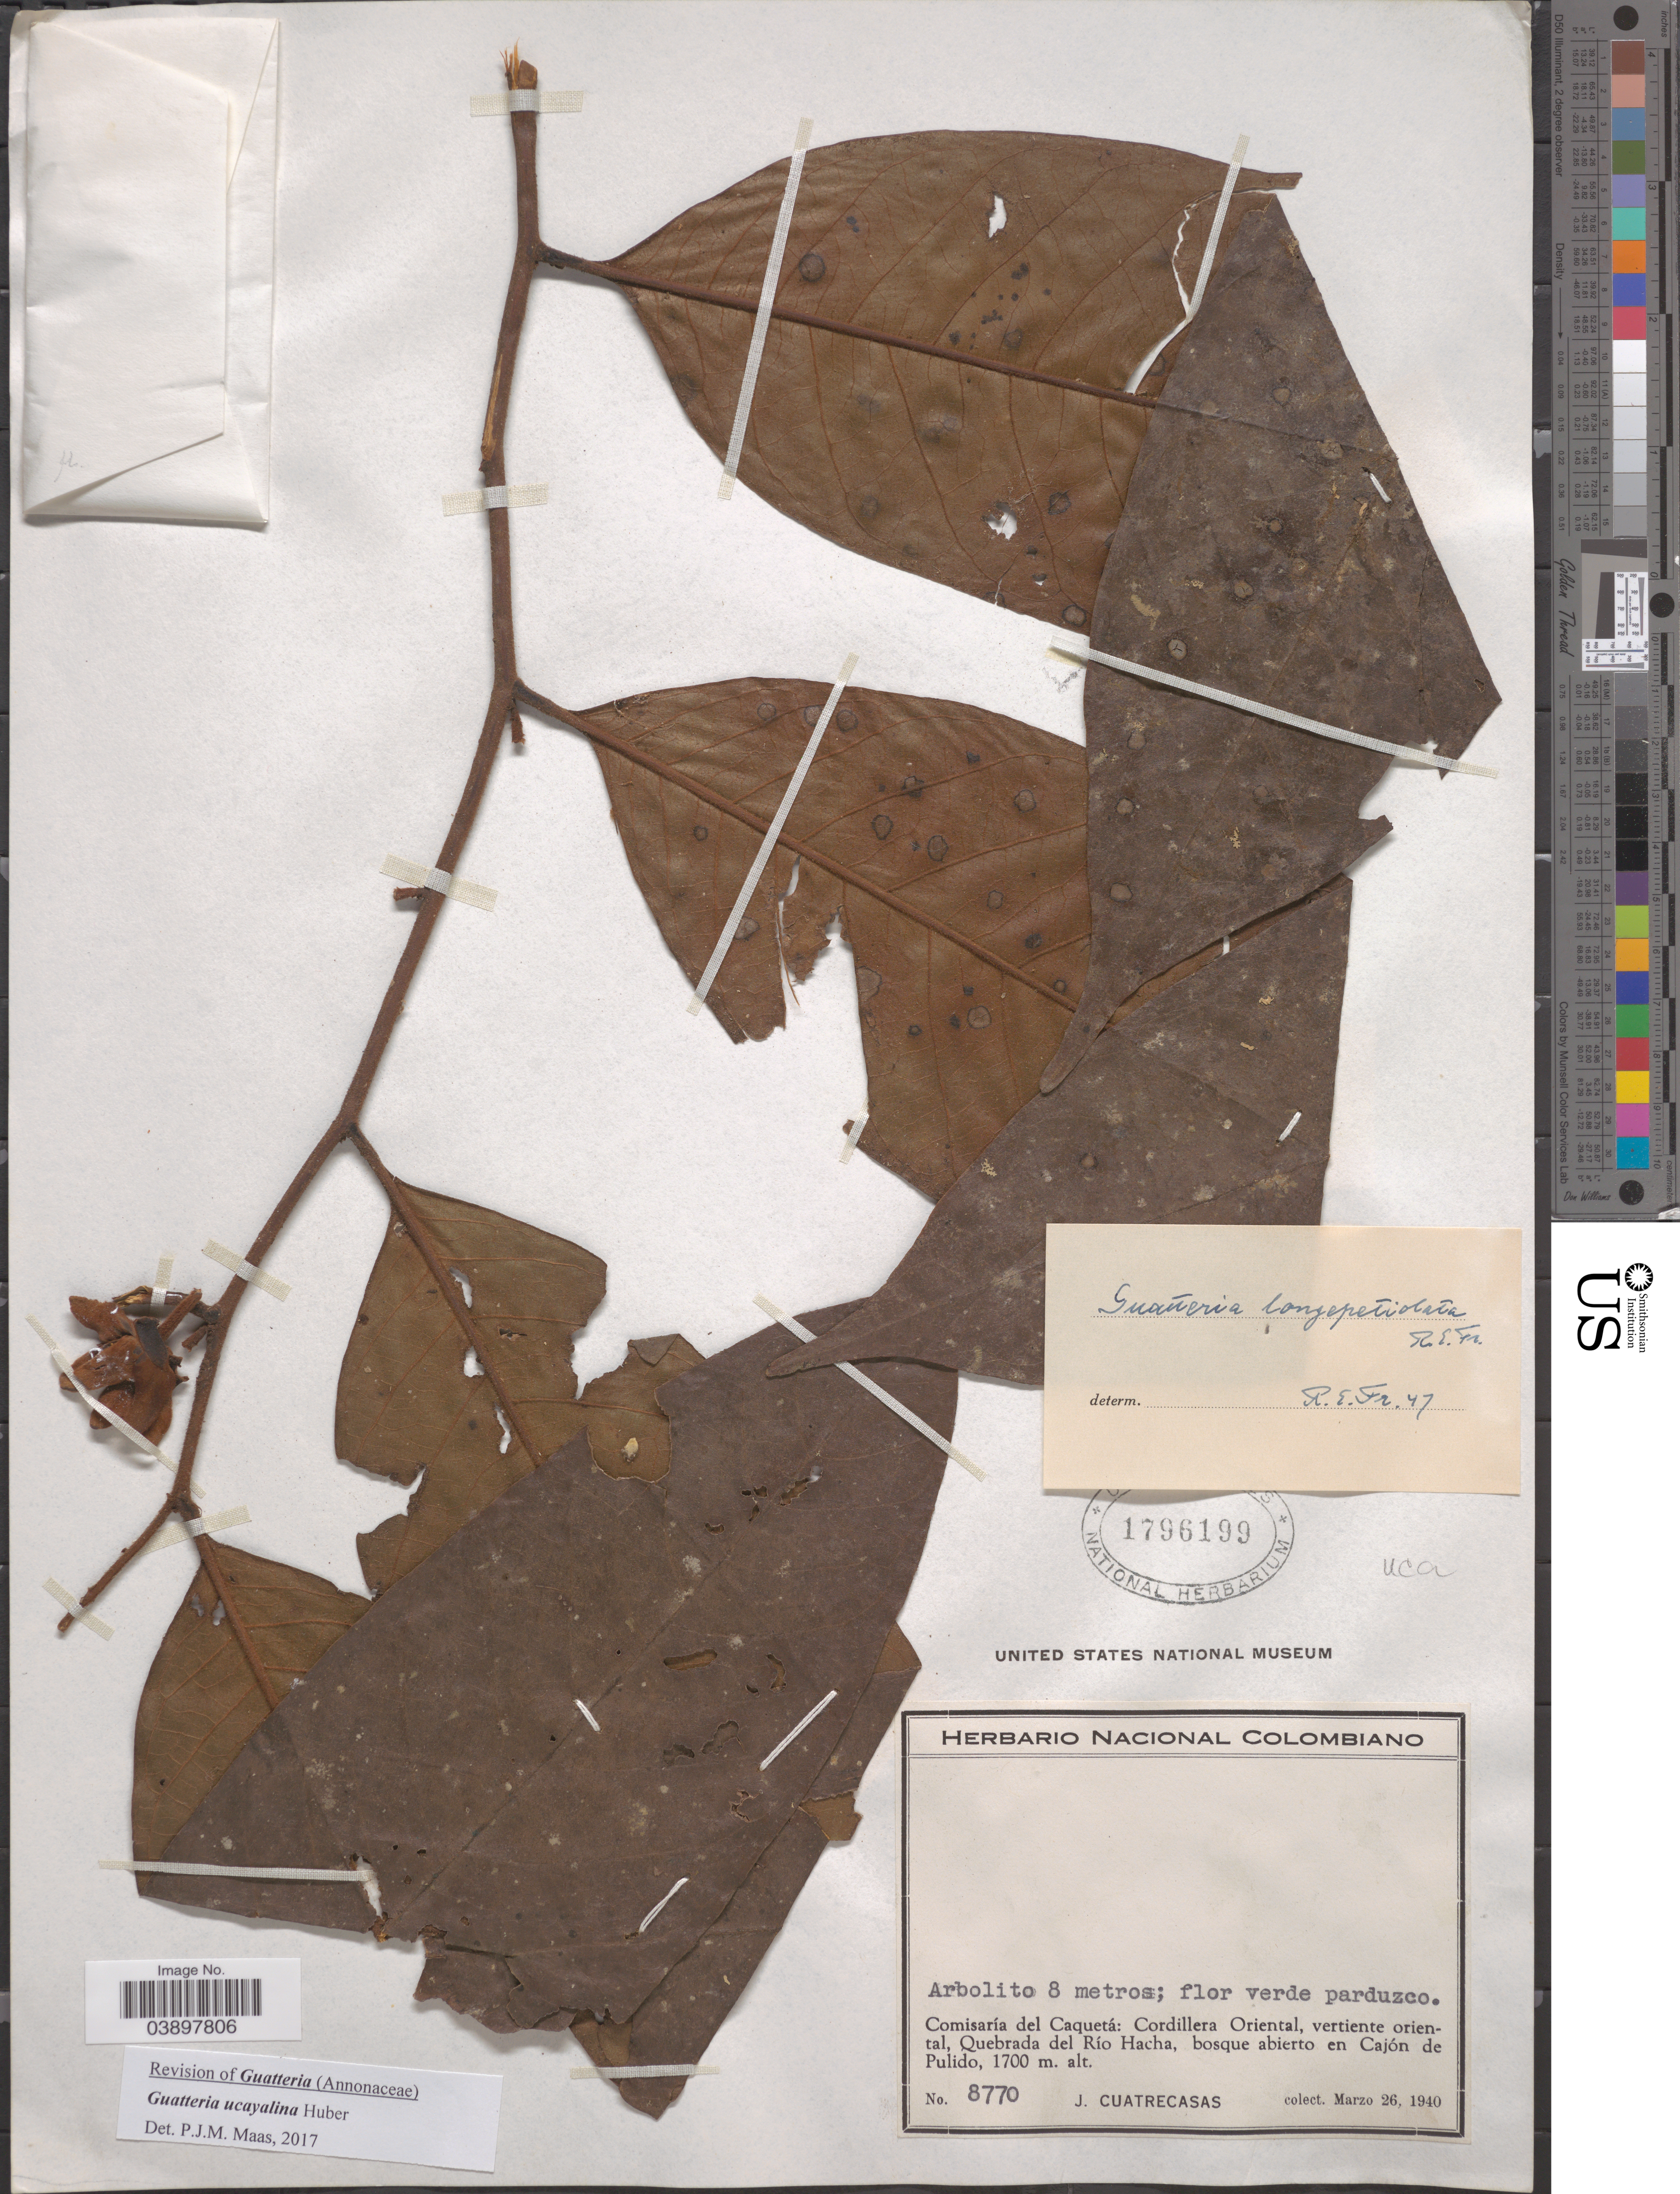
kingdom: Plantae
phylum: Tracheophyta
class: Magnoliopsida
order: Magnoliales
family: Annonaceae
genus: Guatteria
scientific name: Guatteria ucayalina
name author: Huber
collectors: J. Cuatrecasas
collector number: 8770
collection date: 1940-03-26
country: Colombia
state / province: Caquetá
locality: Comisaría del Caquetá: Cordillera Oriental, vertiende oriental, Quebrada del Río Hacha, bosque abierto en Cajón de Pulido.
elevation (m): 1700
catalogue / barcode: US 1796199